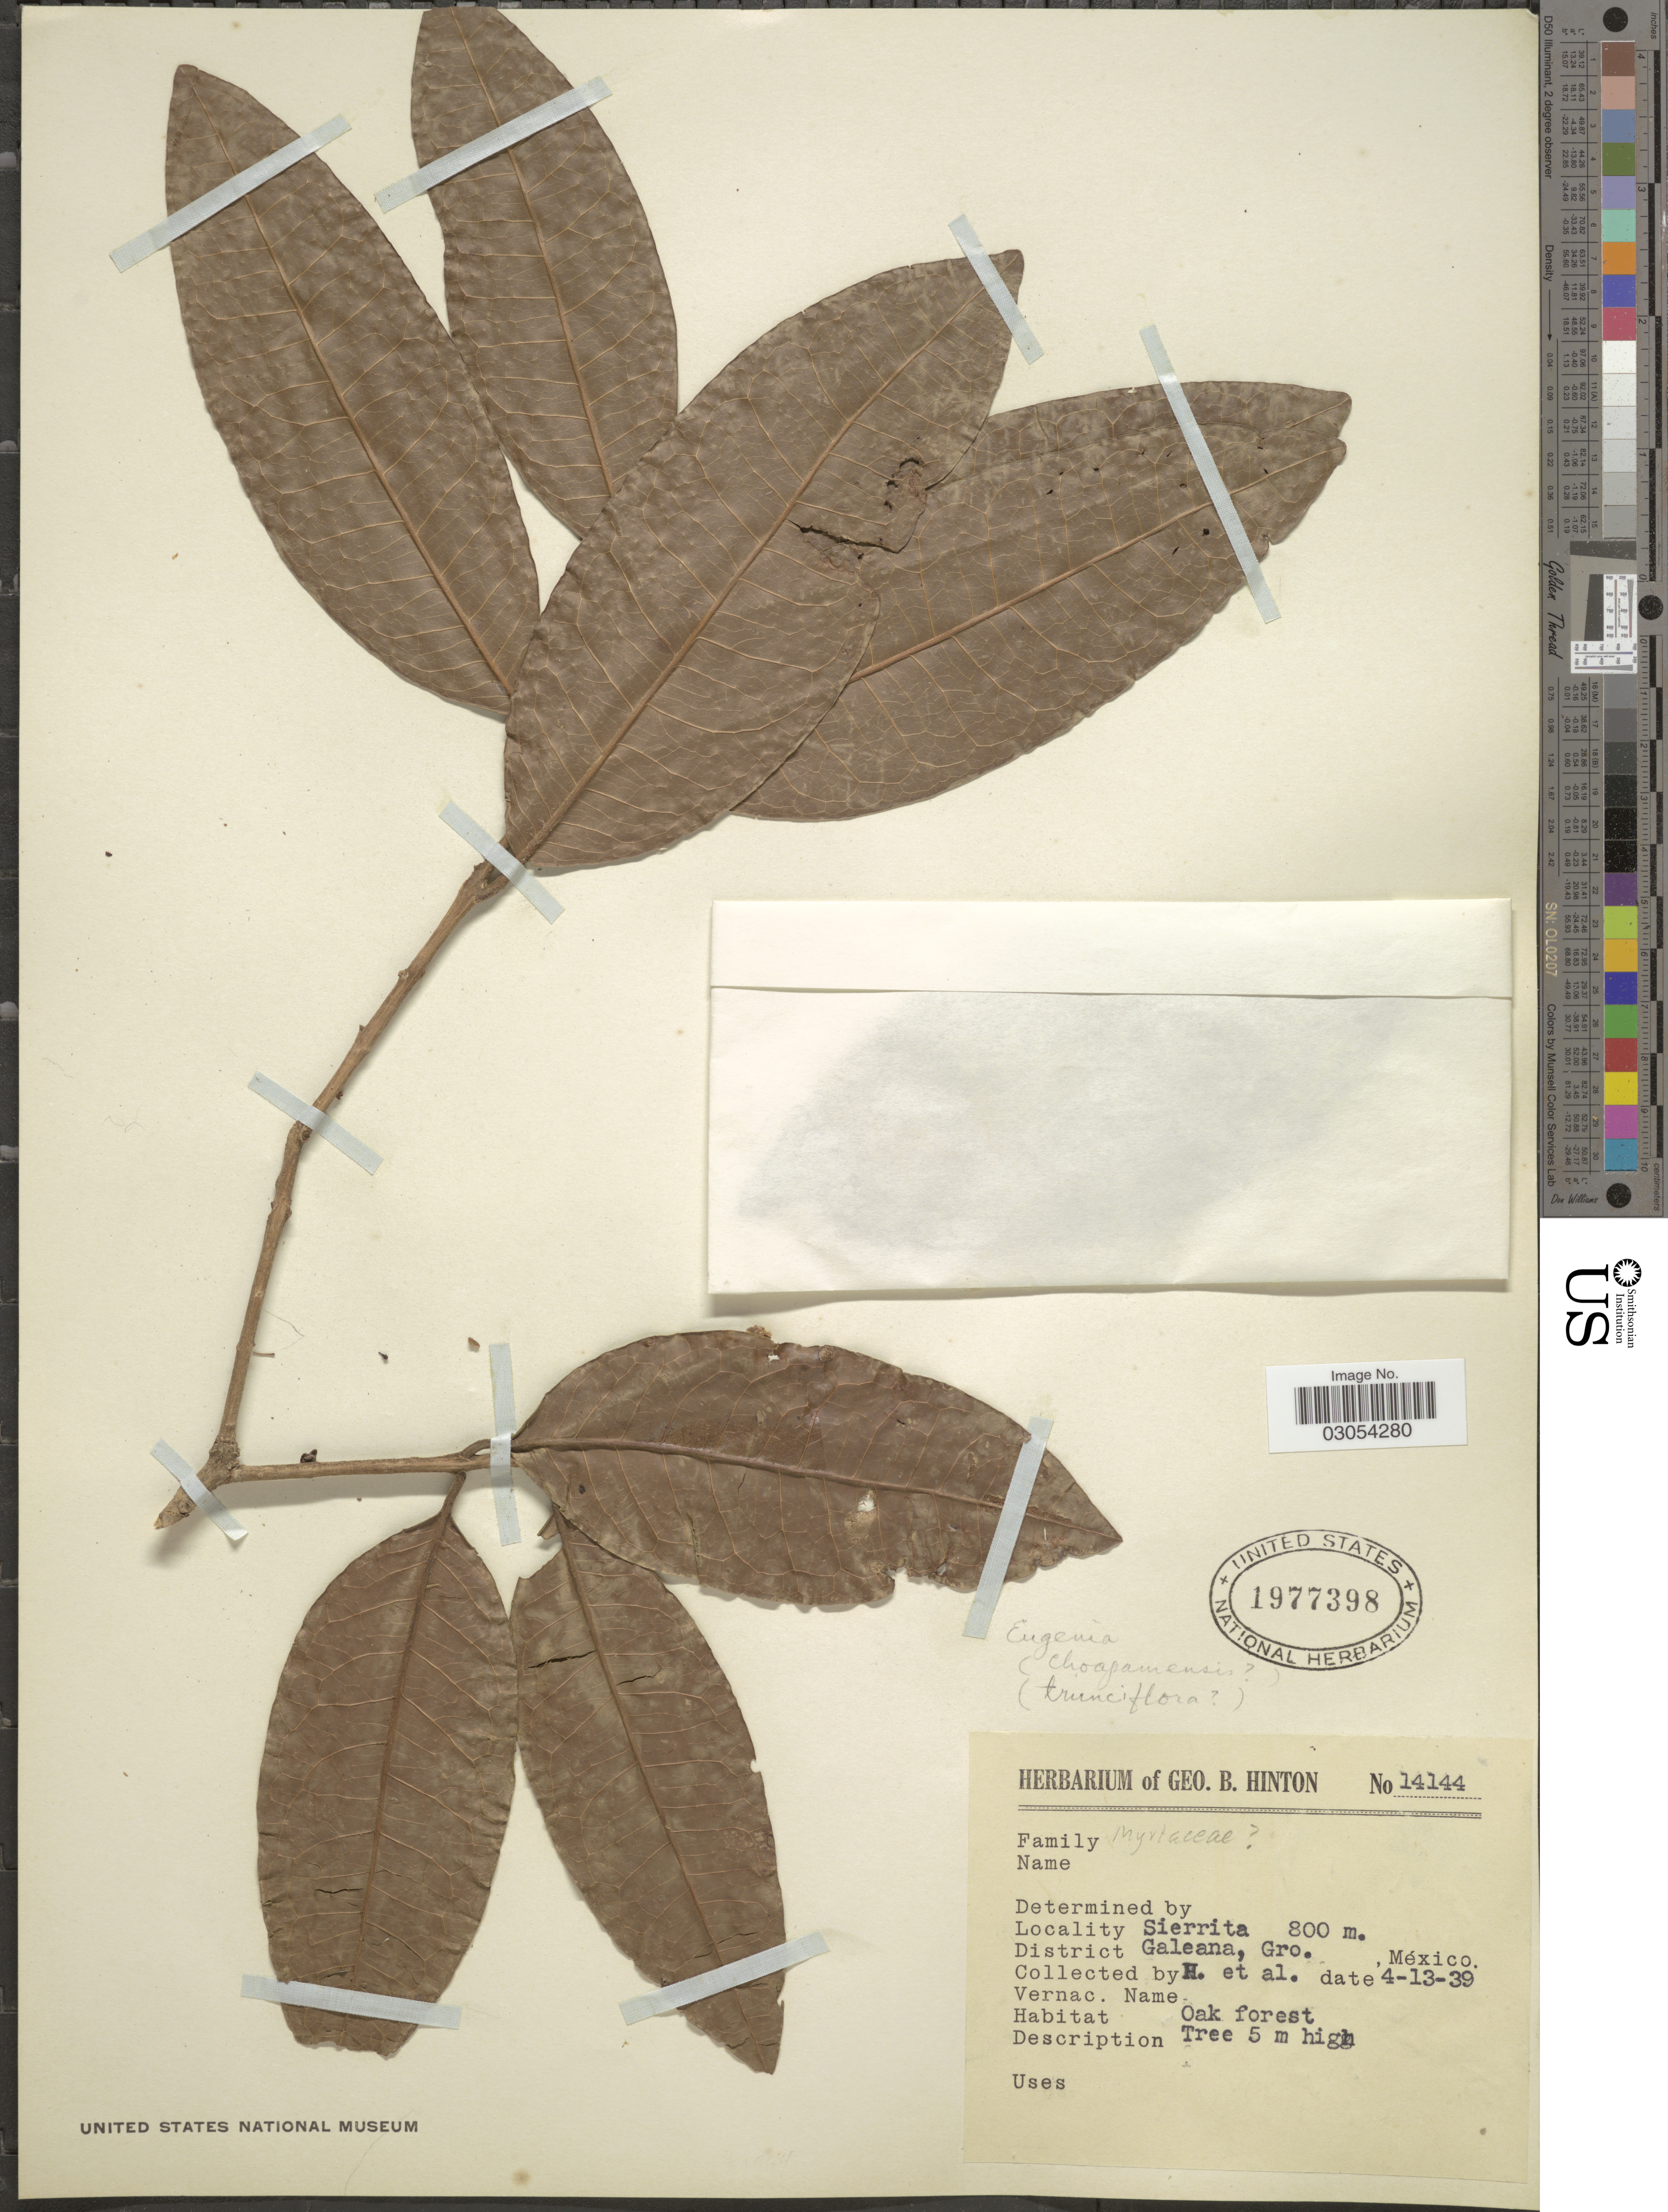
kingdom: Plantae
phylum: Tracheophyta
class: Magnoliopsida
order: Myrtales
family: Myrtaceae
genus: Eugenia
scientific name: Eugenia sp.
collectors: G. B. Hinton & et al.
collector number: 14144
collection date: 1939-04-13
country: Mexico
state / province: Guerrero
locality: Sierrita. District Galeana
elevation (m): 800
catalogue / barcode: US 1977398